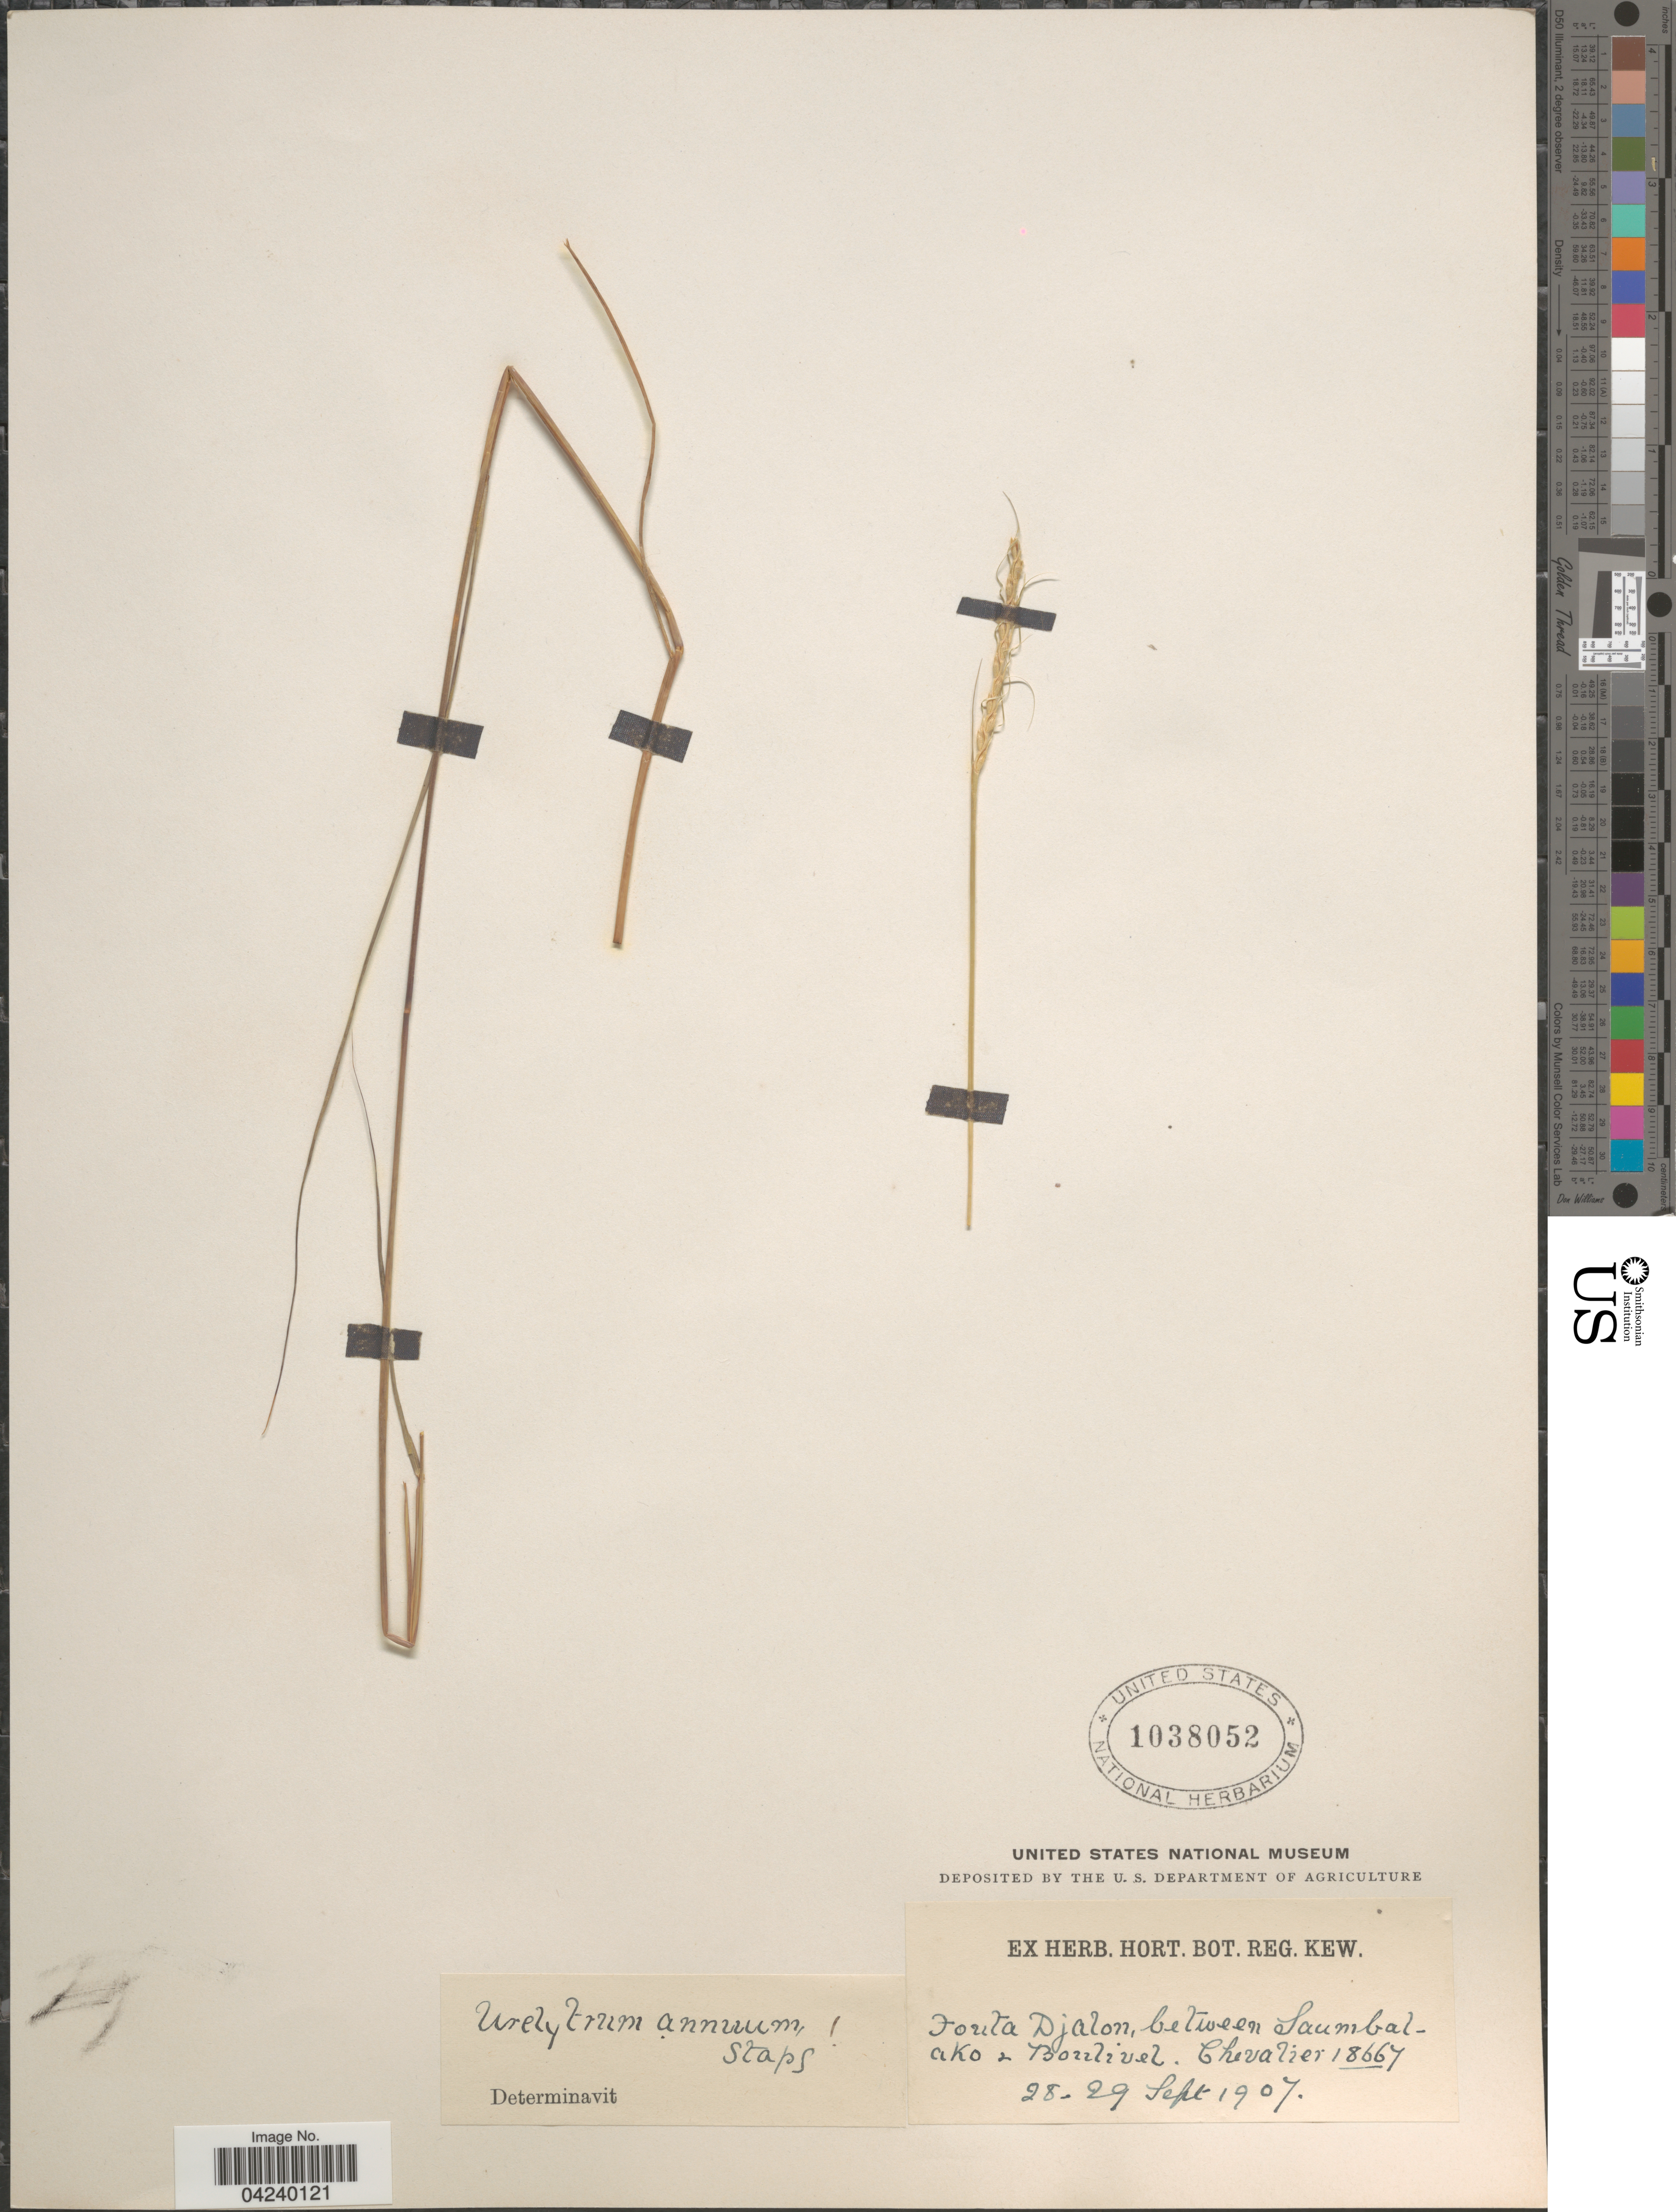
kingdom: Plantae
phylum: Tracheophyta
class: Liliopsida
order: Poales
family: Poaceae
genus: Urelytrum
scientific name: Urelytrum annuum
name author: Stapf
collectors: Chevalier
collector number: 18667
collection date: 1907-09-28/1907-09-29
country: Guinea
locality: Fouta Djalon, between Saumbalako & Boulivel.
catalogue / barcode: US 1038052